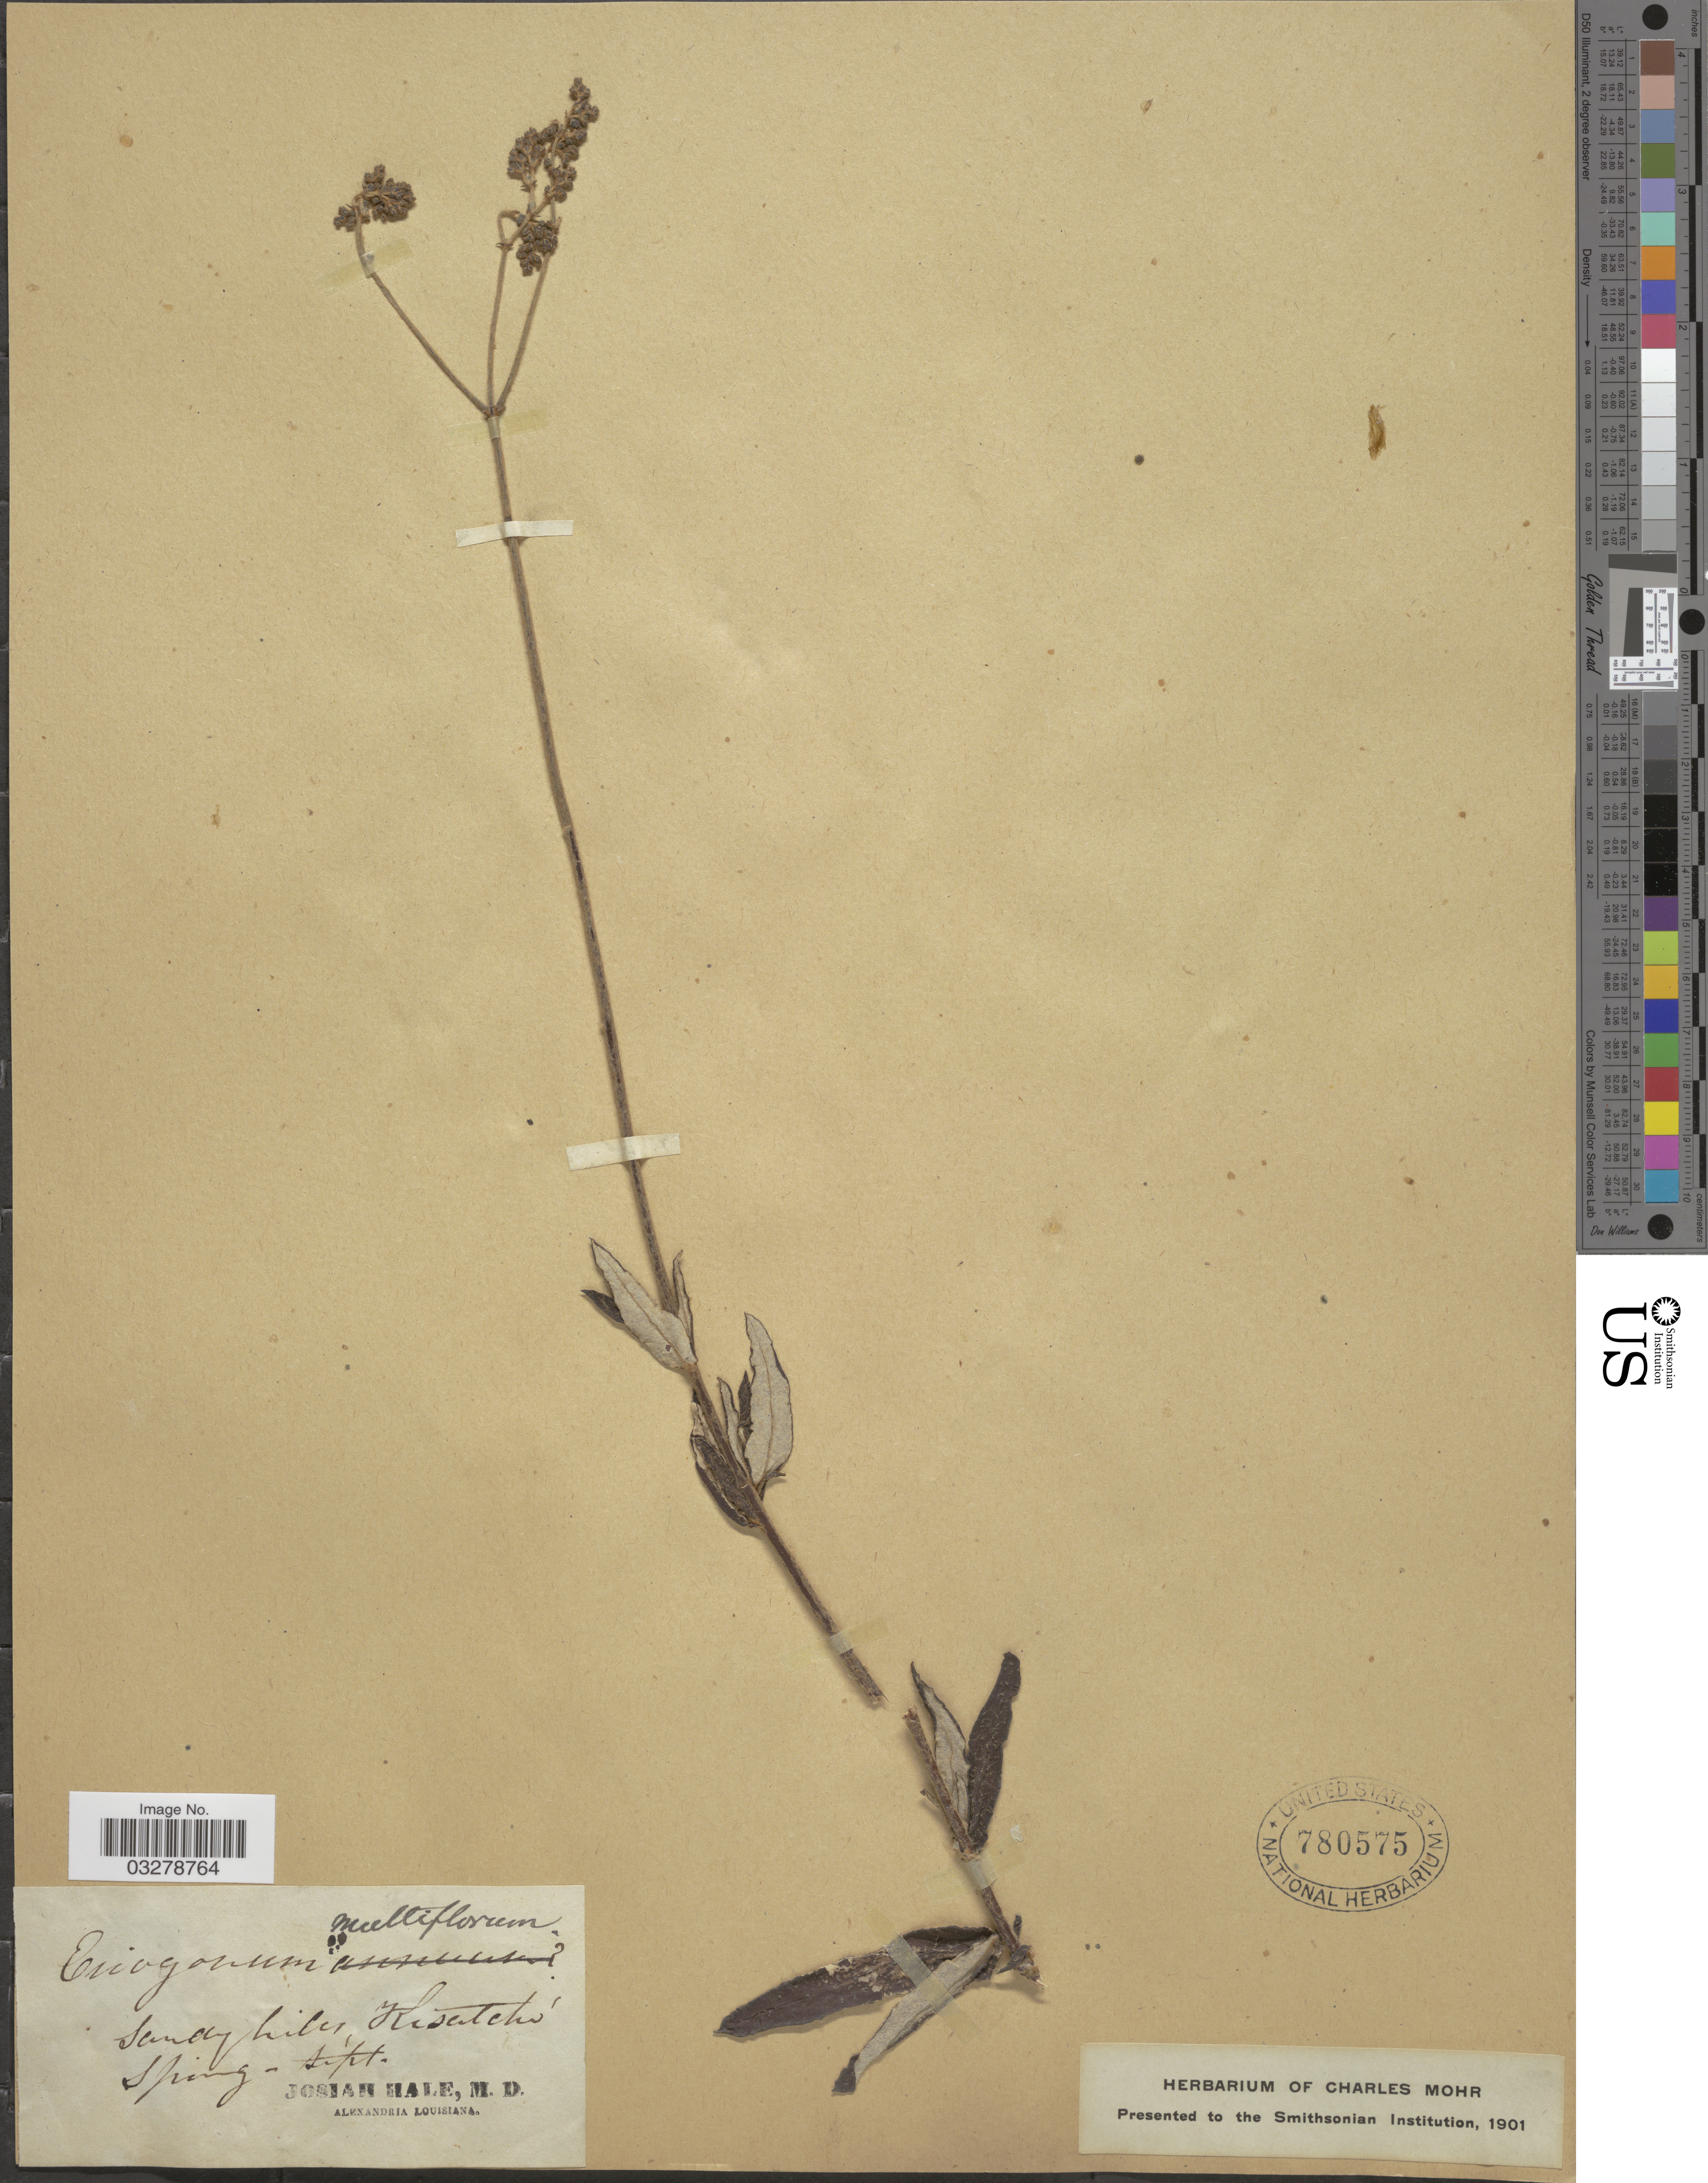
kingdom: Plantae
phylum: Tracheophyta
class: Magnoliopsida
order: Caryophyllales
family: Polygonaceae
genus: Eriogonum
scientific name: Eriogonum multiflorum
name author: Benth.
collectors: J. Hale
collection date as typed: Spring sept.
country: United States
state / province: Louisiana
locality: Kisatchie.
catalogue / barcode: US 780575